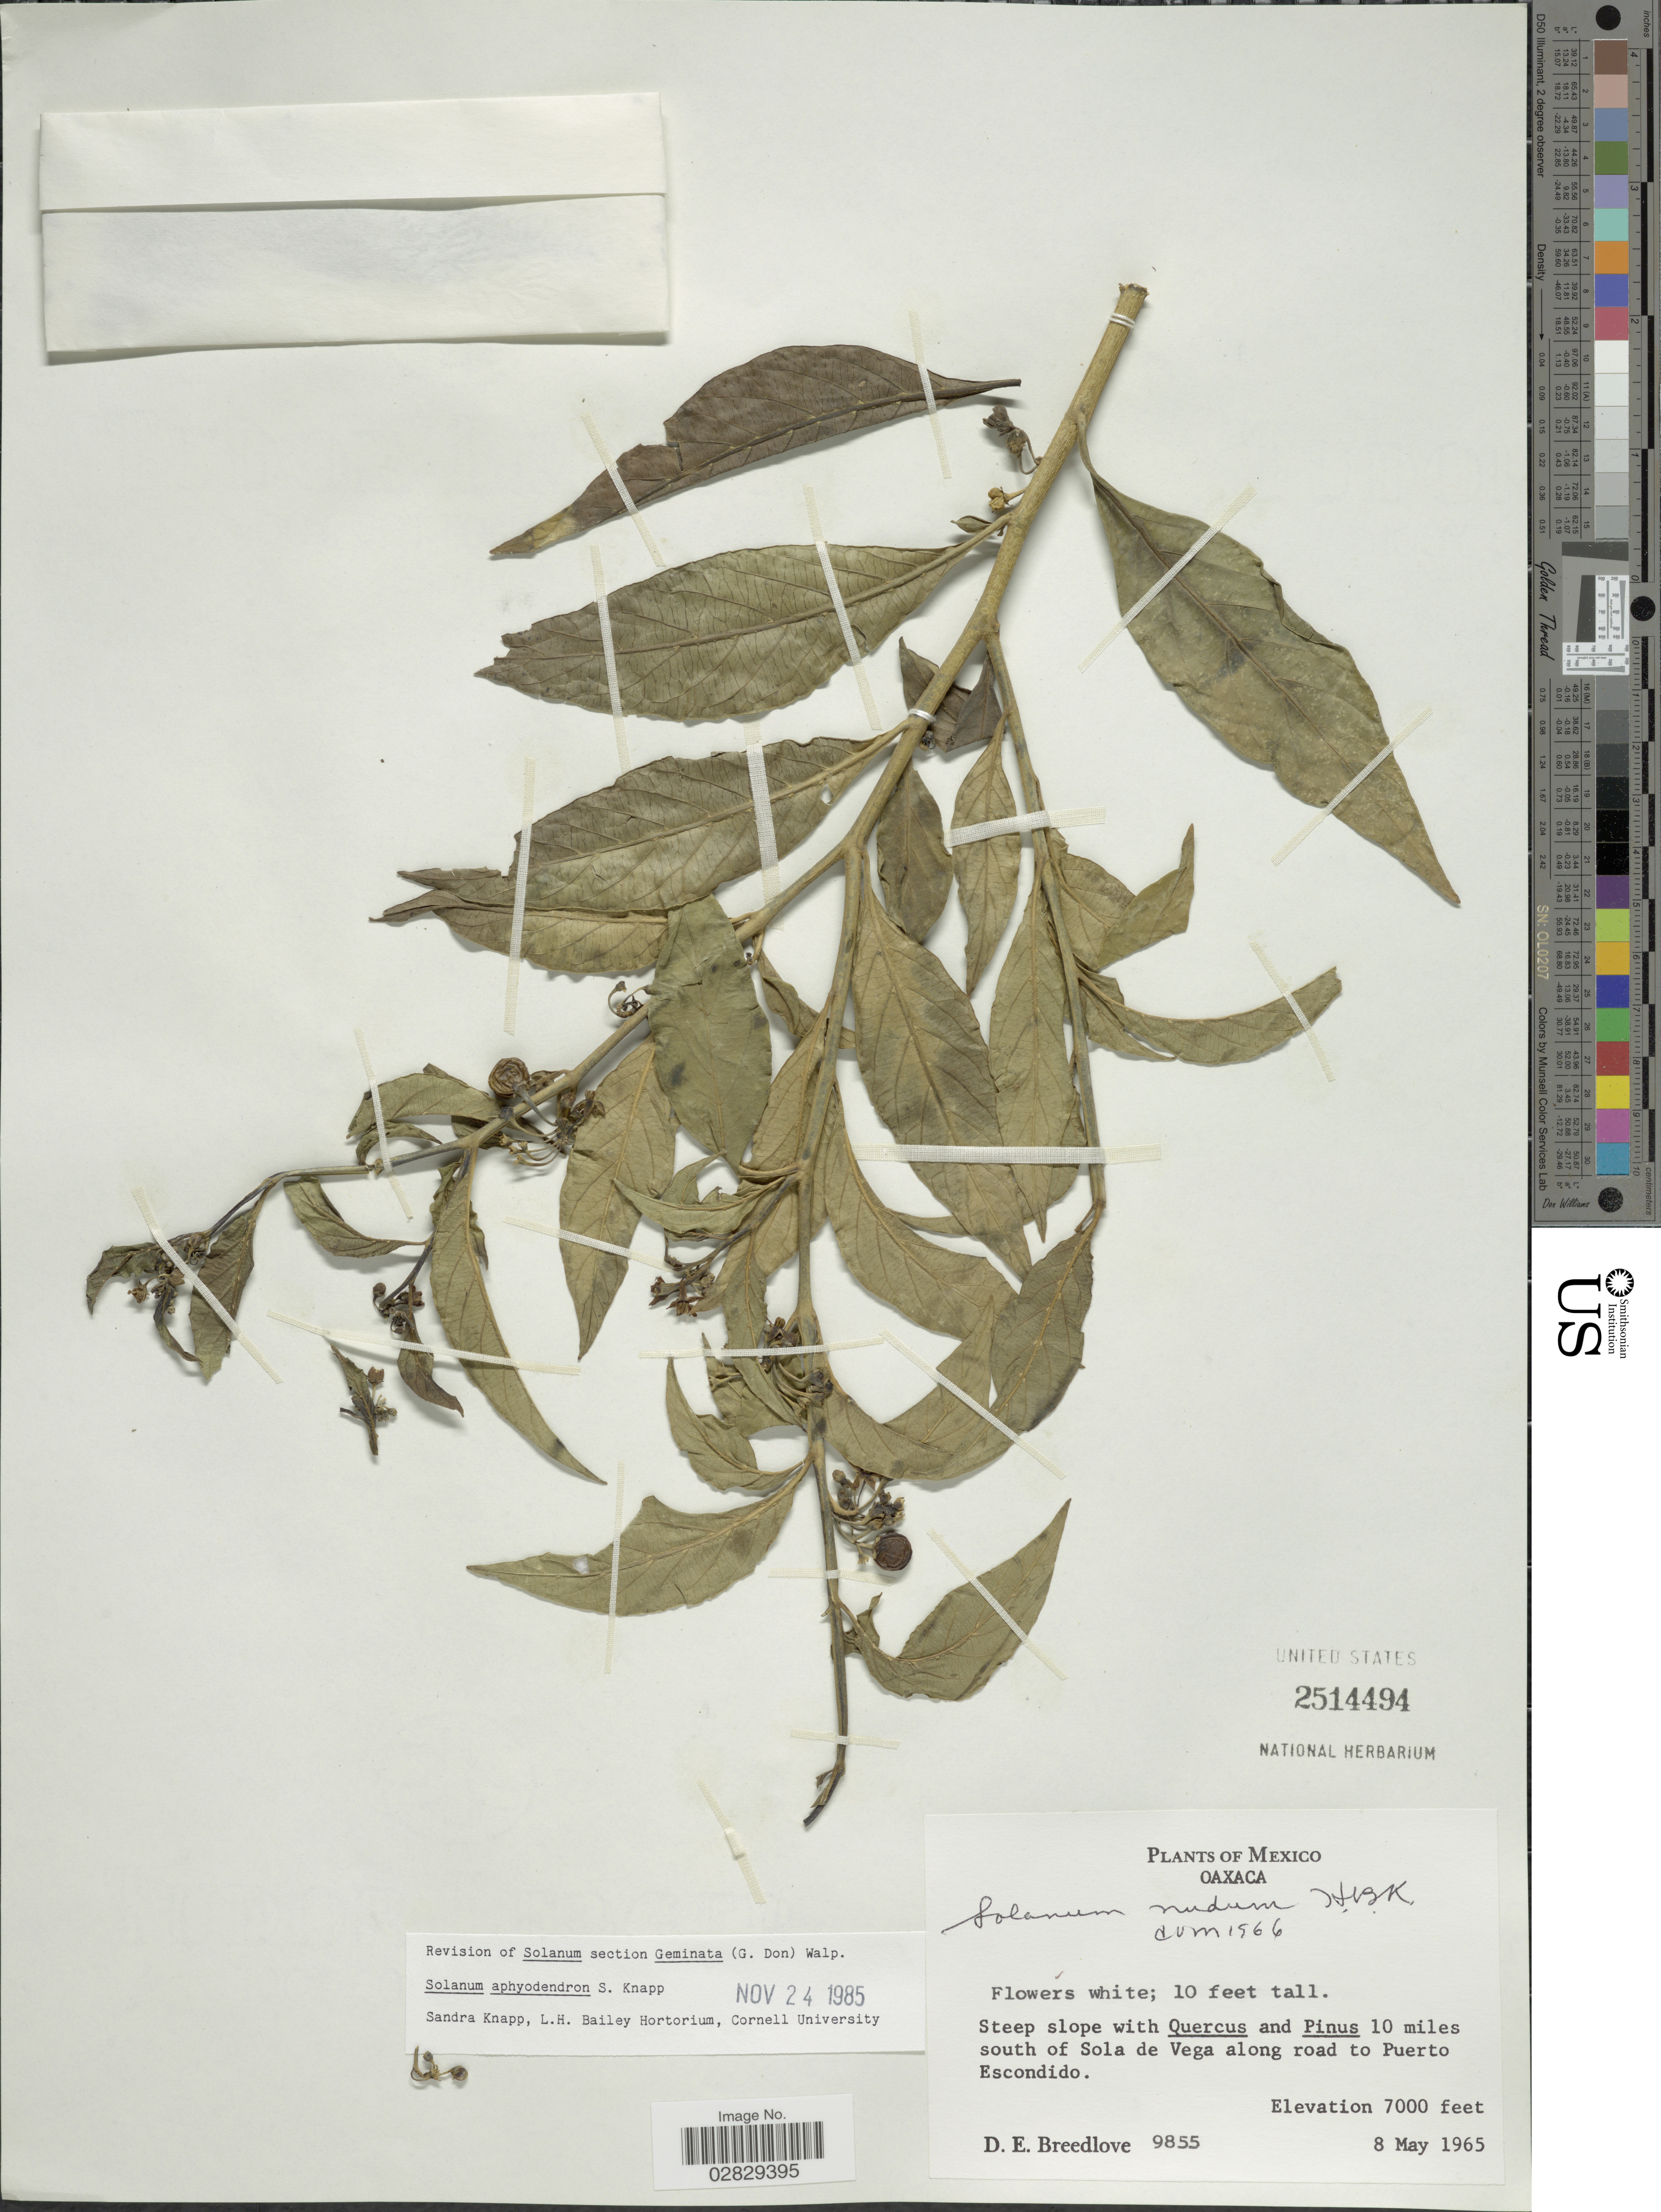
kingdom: Plantae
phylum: Tracheophyta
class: Magnoliopsida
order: Solanales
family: Solanaceae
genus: Solanum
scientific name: Solanum aphyodendron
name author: S. Knapp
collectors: D. E. Breedlove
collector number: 9855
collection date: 1965-05-08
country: Mexico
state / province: Oaxaca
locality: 10 miles south of Sola de Vega along road to Puero Escondido.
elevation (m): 2134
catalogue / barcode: US 2514494